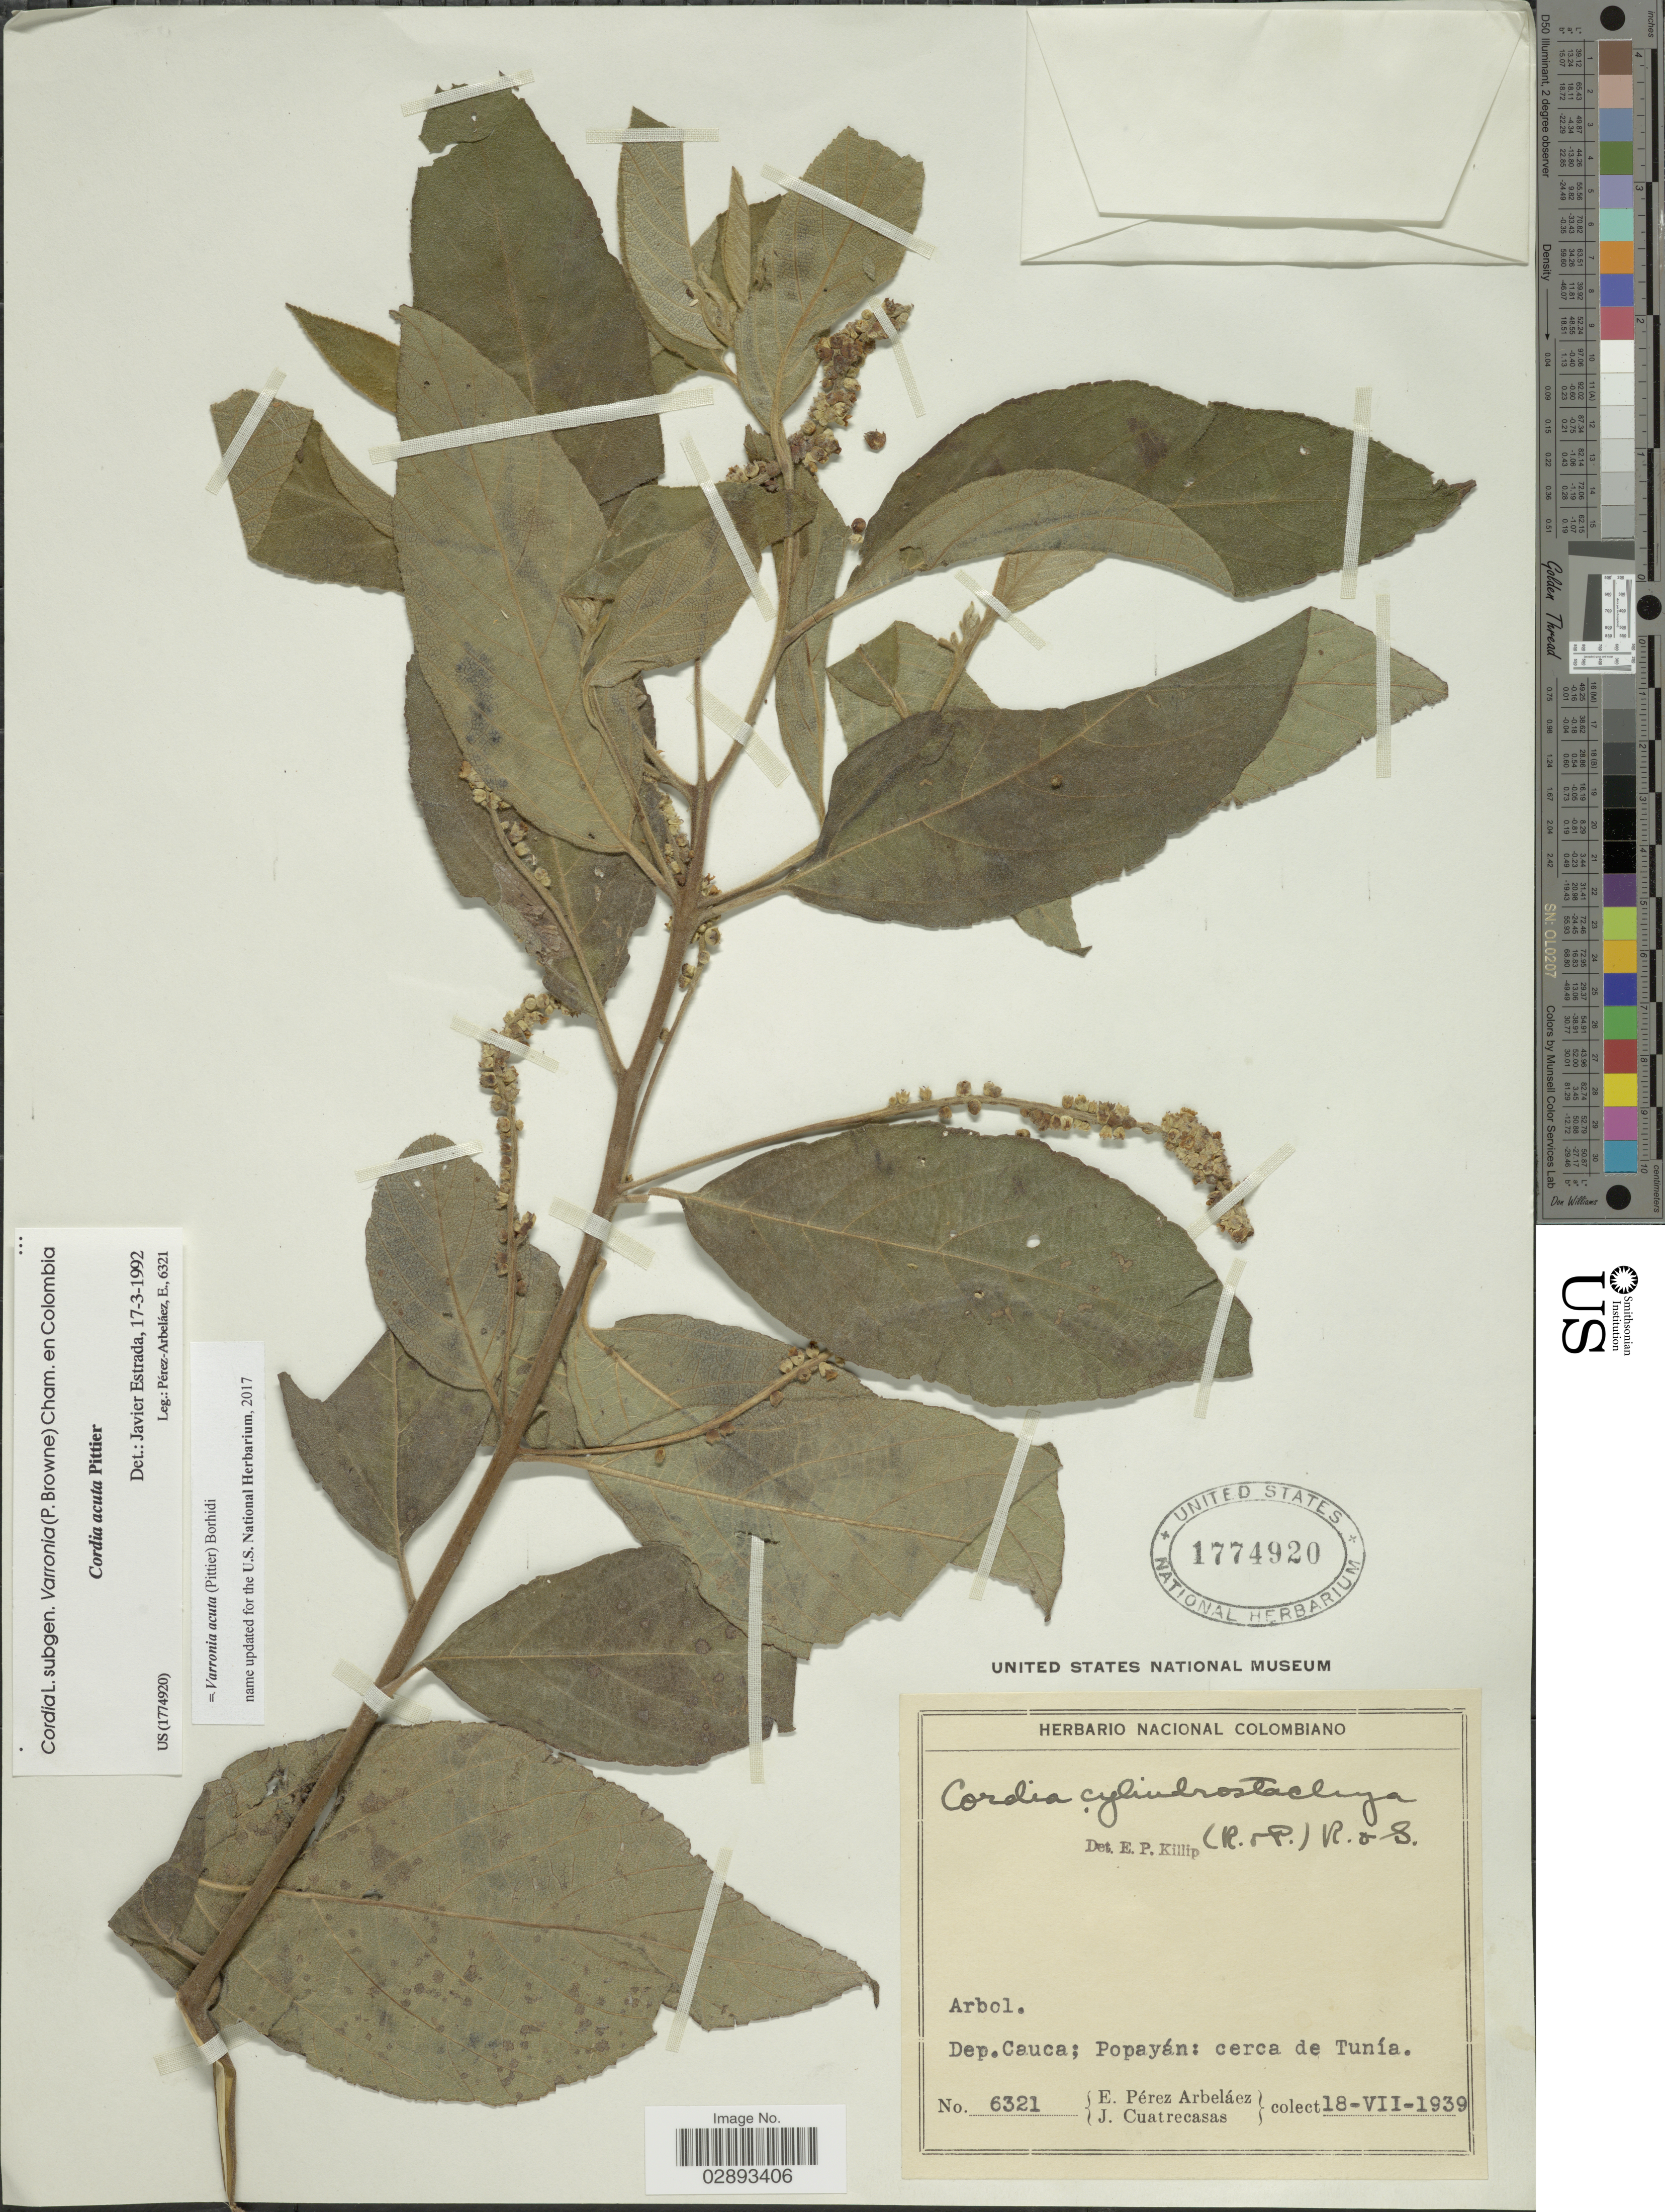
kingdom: Plantae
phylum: Tracheophyta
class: Magnoliopsida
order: Boraginales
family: Cordiaceae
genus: Varronia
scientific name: Varronia acuta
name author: (Pittier) Borhidi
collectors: E. Pérez Arbeláez & J. Cuatrecasas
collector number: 6321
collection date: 1939-07-18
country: Colombia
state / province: Cauca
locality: Dep. Cauca; Popayán: cerca de Tunía.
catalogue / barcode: US 1774920